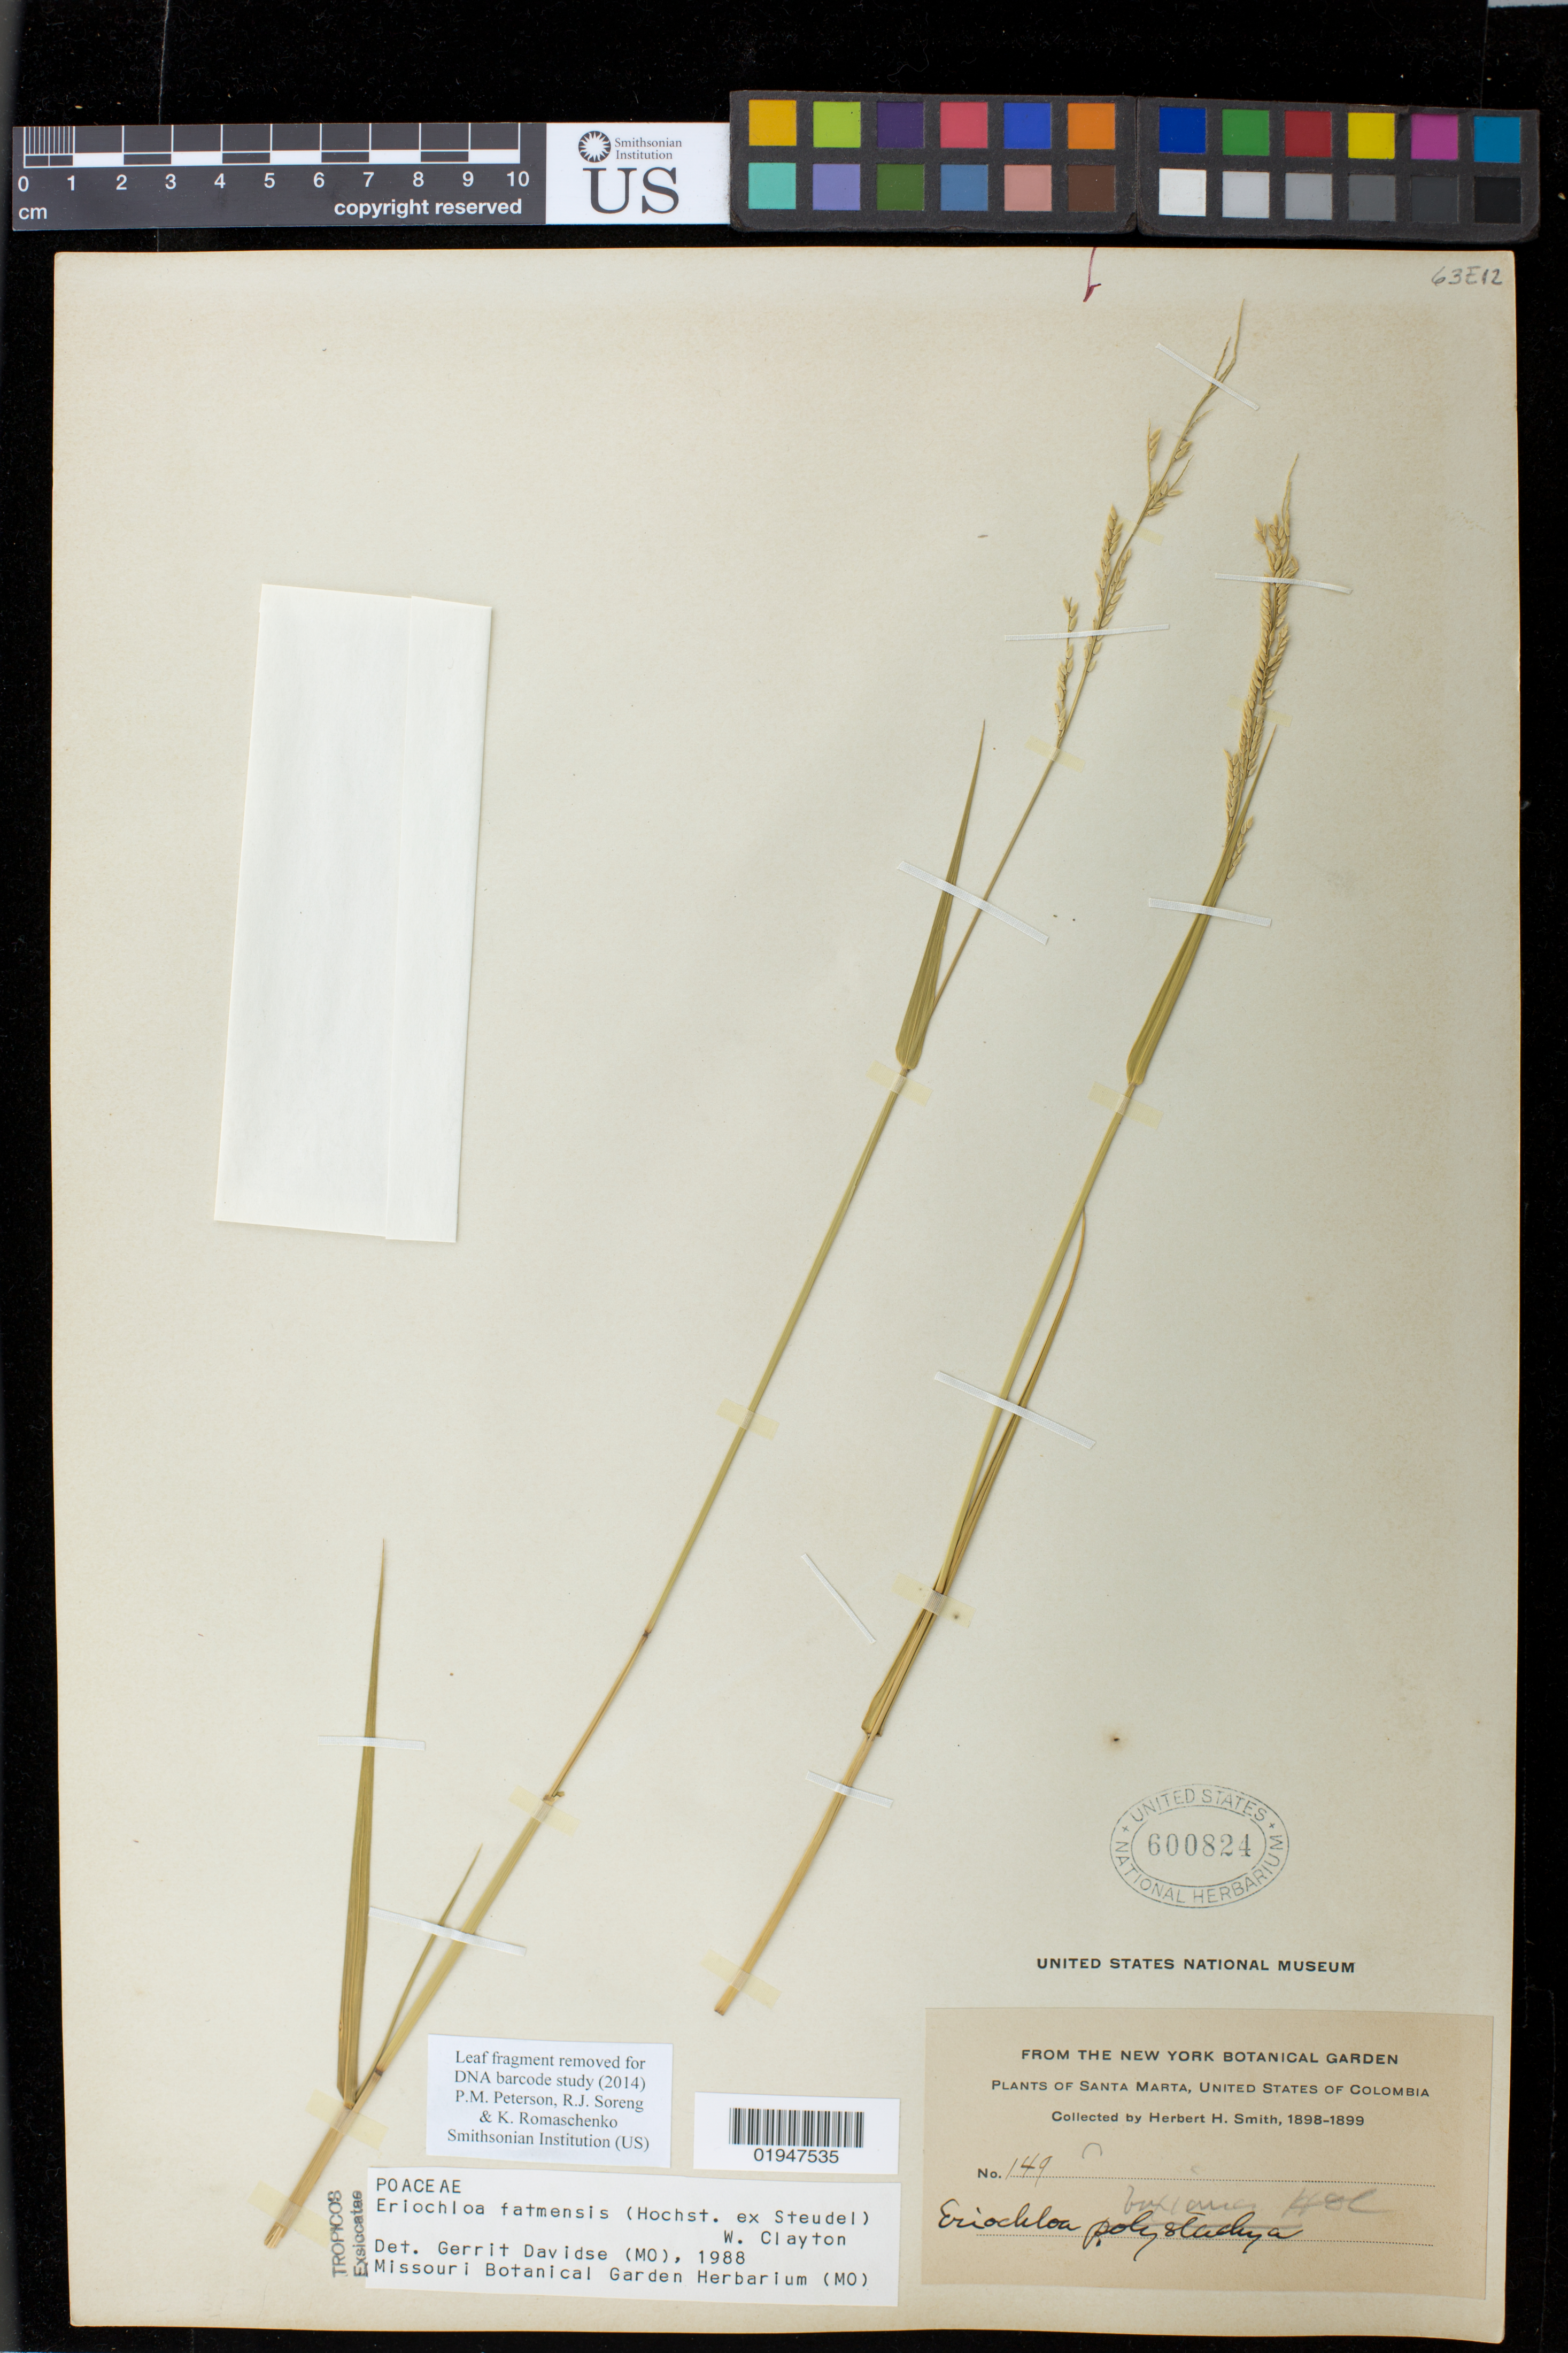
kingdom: Plantae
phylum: Tracheophyta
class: Liliopsida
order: Poales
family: Poaceae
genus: Eriochloa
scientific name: Eriochloa fatmensis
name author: (Hochst. & Steud.) Clayton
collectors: H. H. Smith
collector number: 149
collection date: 1898/1899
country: Colombia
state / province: Magdalena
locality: Santa Marta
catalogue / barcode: US 600824